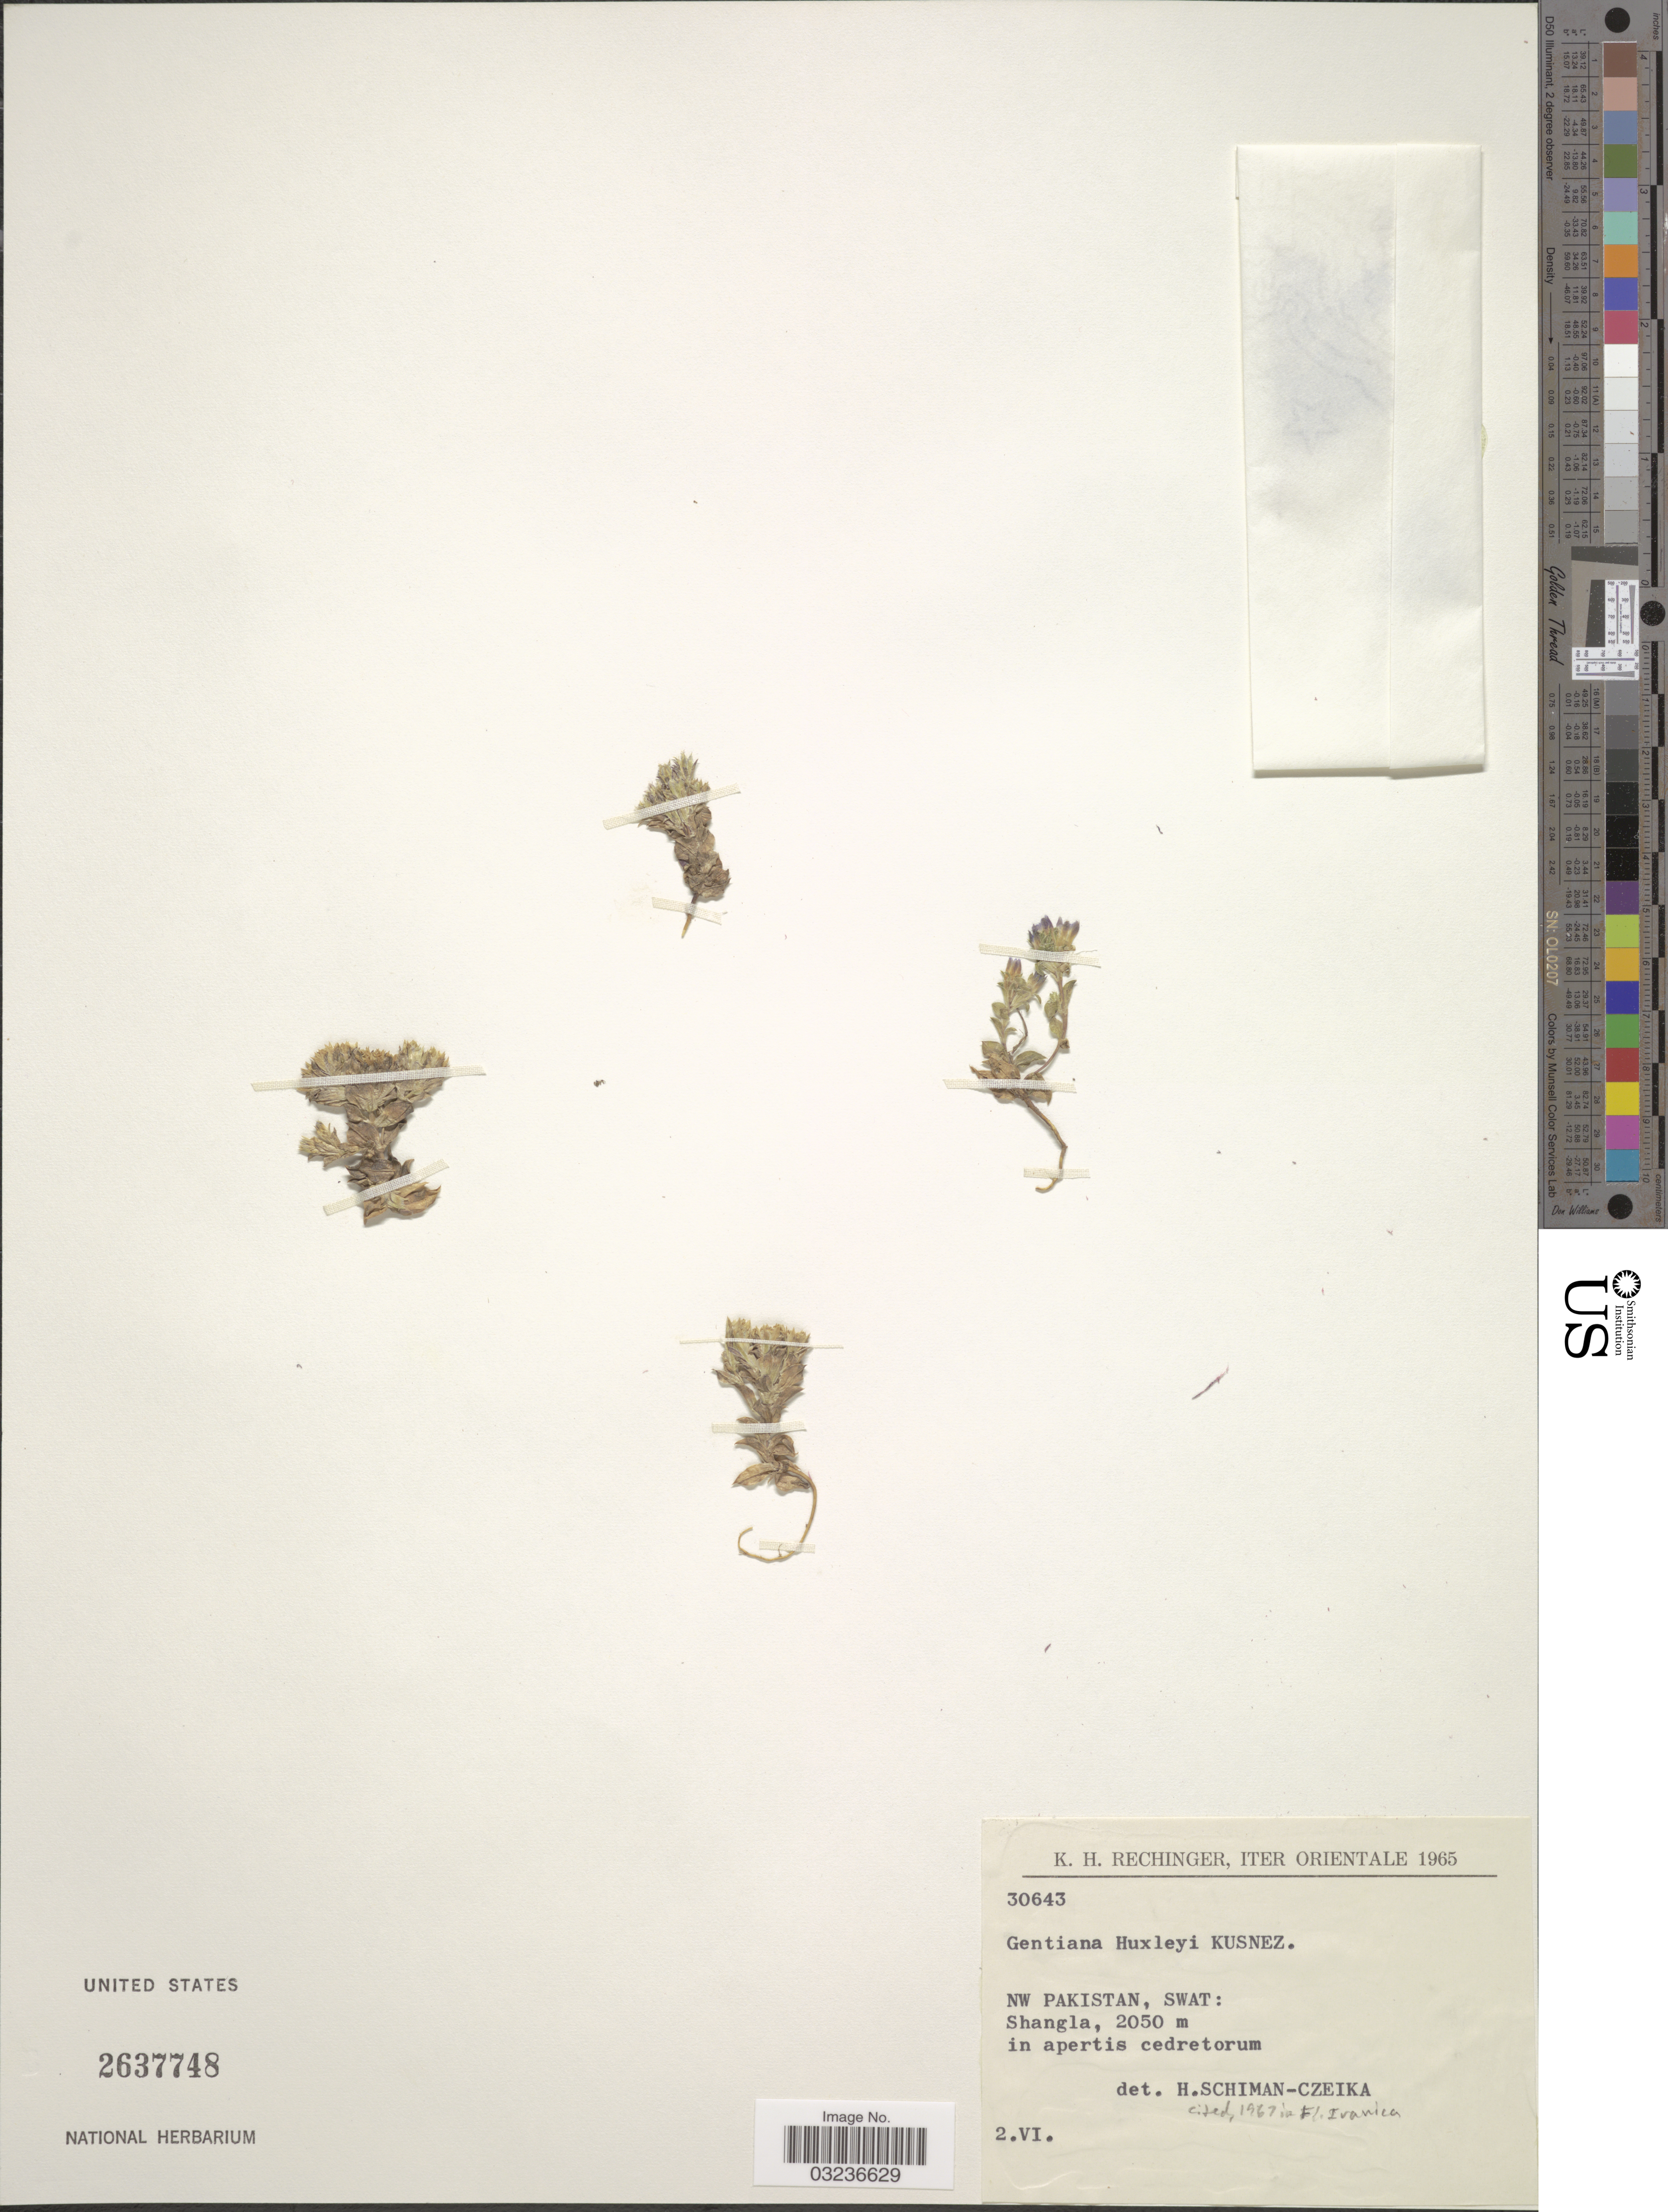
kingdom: Plantae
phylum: Tracheophyta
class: Magnoliopsida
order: Gentianales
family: Gentianaceae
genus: Gentiana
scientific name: Gentiana huxleyi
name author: Kusn.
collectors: K. H. Rechinger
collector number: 30643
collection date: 1965-06-02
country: Pakistan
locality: NW Pakistan, Swat: Shangla.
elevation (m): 2050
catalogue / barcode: US 2637748